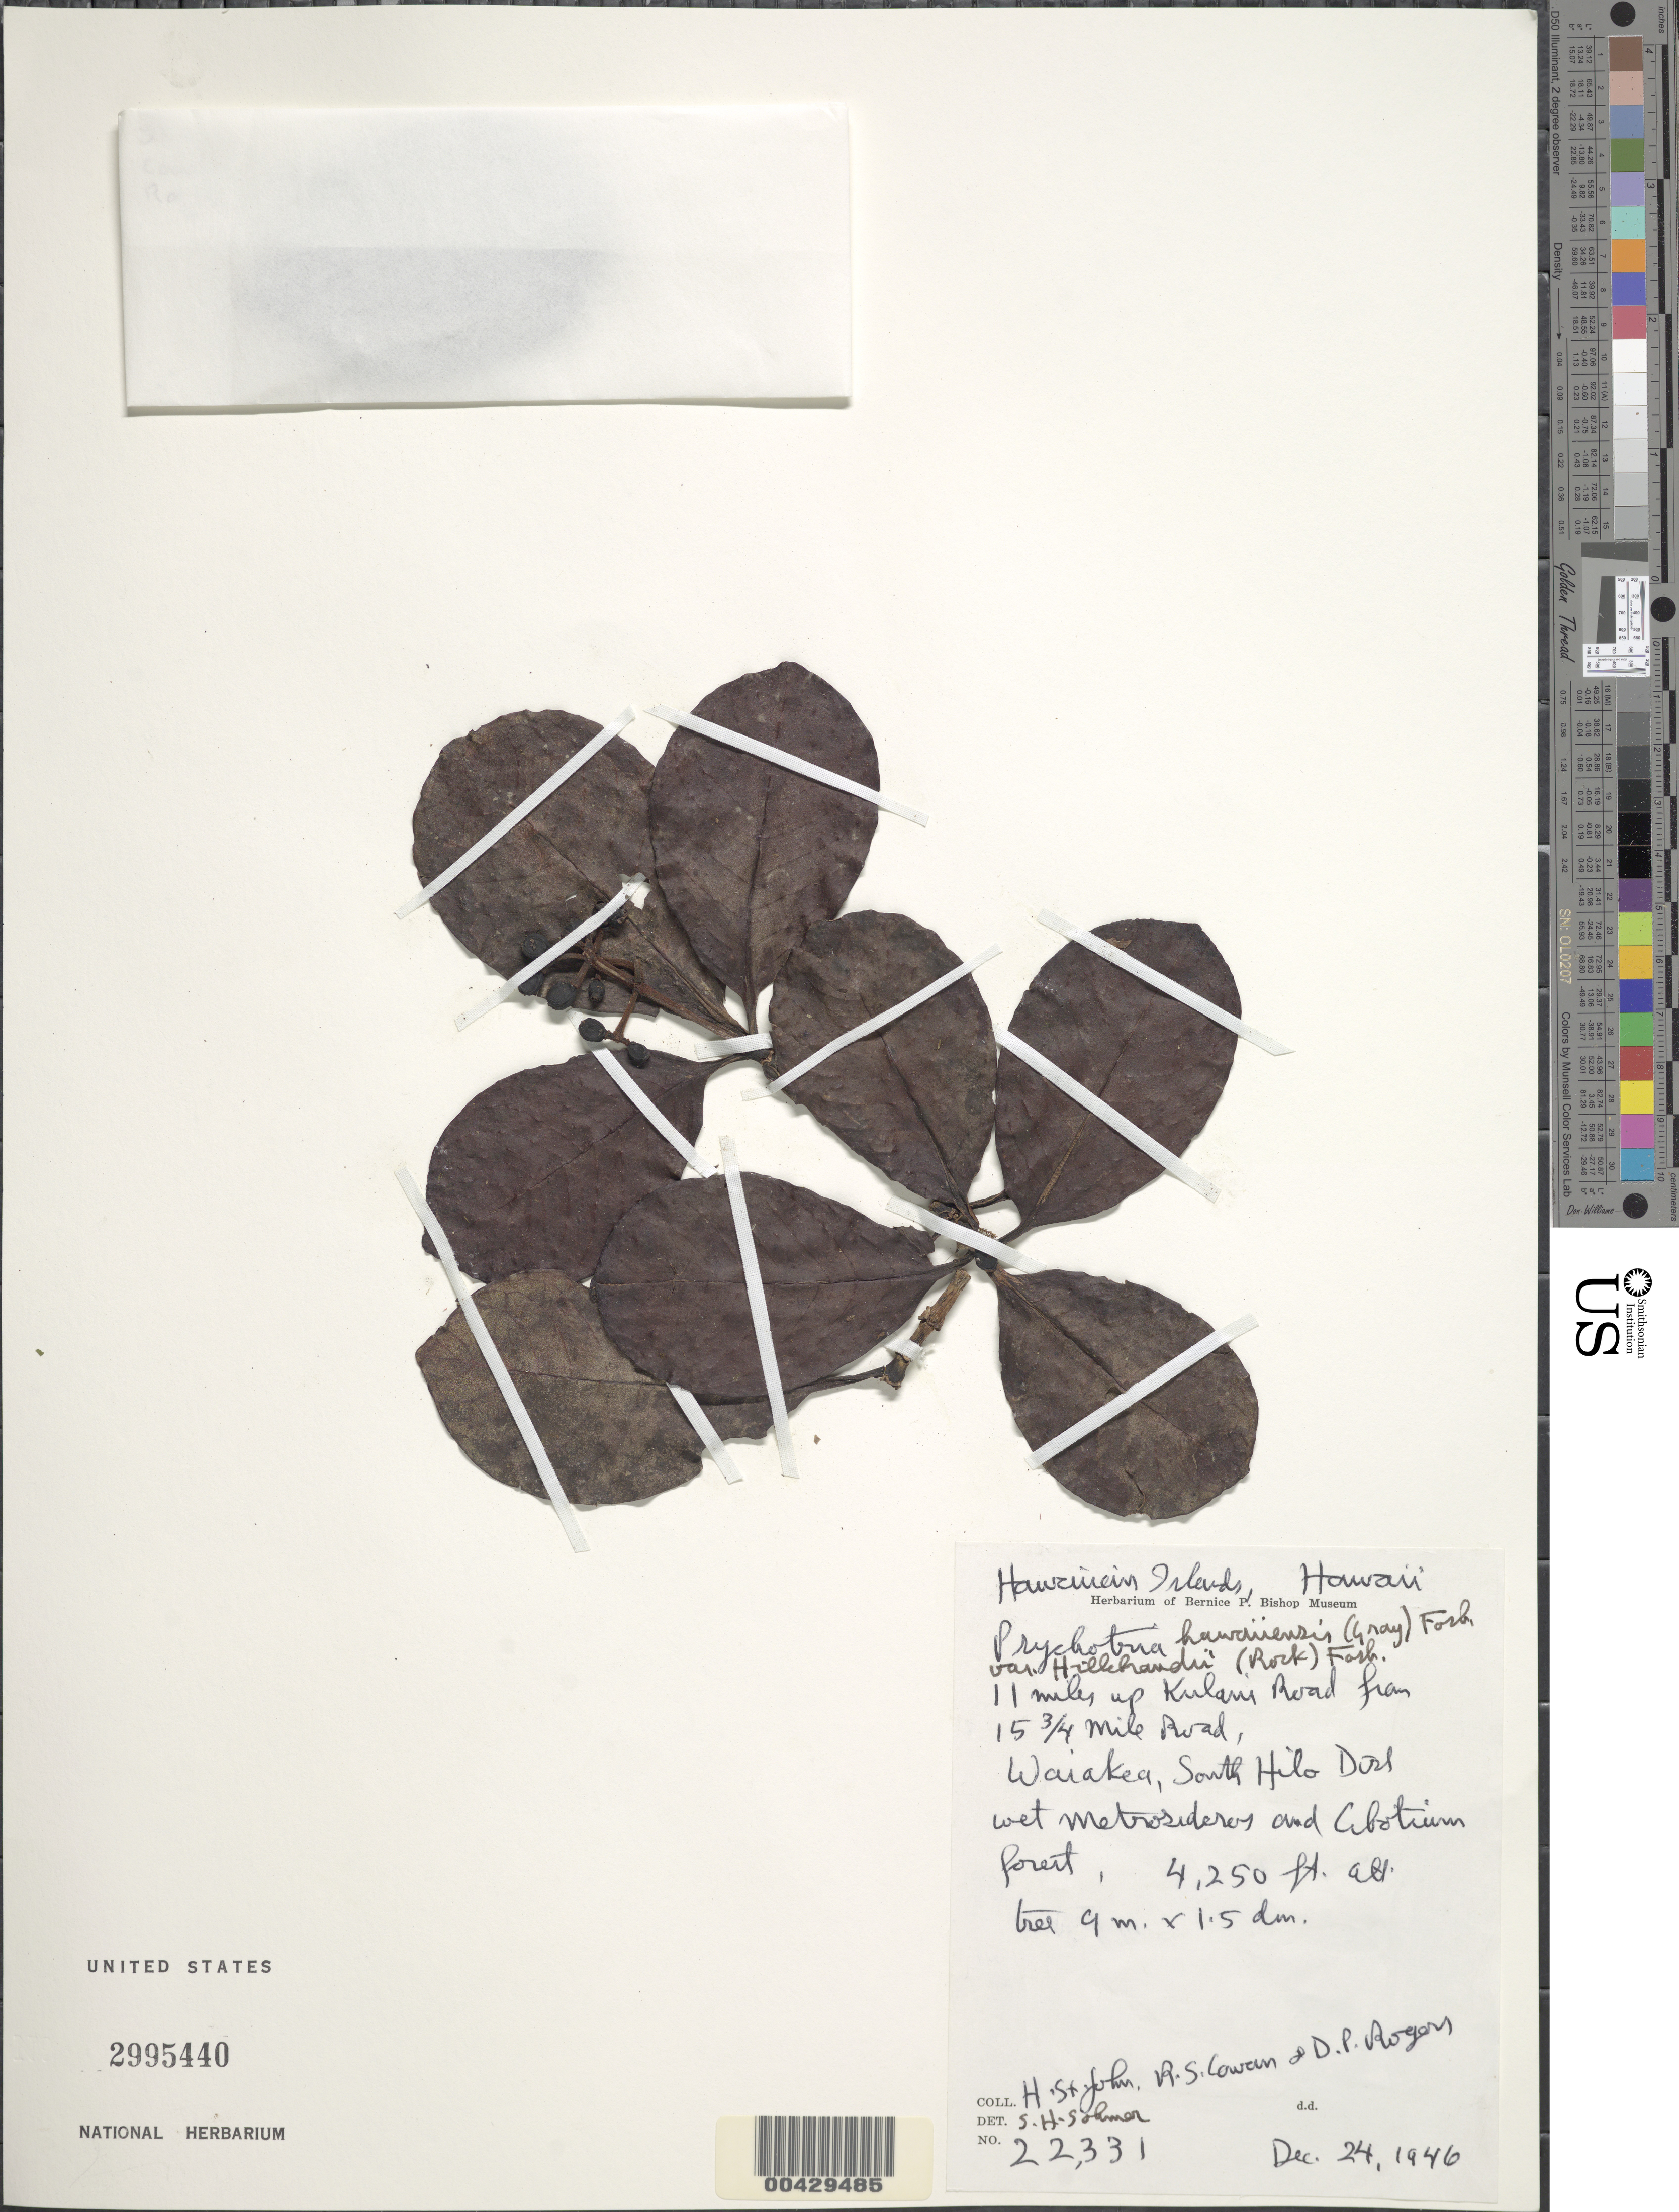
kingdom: Plantae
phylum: Tracheophyta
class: Magnoliopsida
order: Gentianales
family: Rubiaceae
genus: Psychotria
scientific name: Psychotria hawaiiensis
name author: (A. Gray) Fosberg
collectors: H. St. John, R. S. Cowan & D. Rogers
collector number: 22331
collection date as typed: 24 Dec 1946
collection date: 1946-12-24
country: United States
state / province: Hawaii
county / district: Hawaii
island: Hawaii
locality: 11 miles up Kulani Road from 15 3/4 Mile Road, Waiakea, South Hilo District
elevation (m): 1295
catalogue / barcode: US 2995440